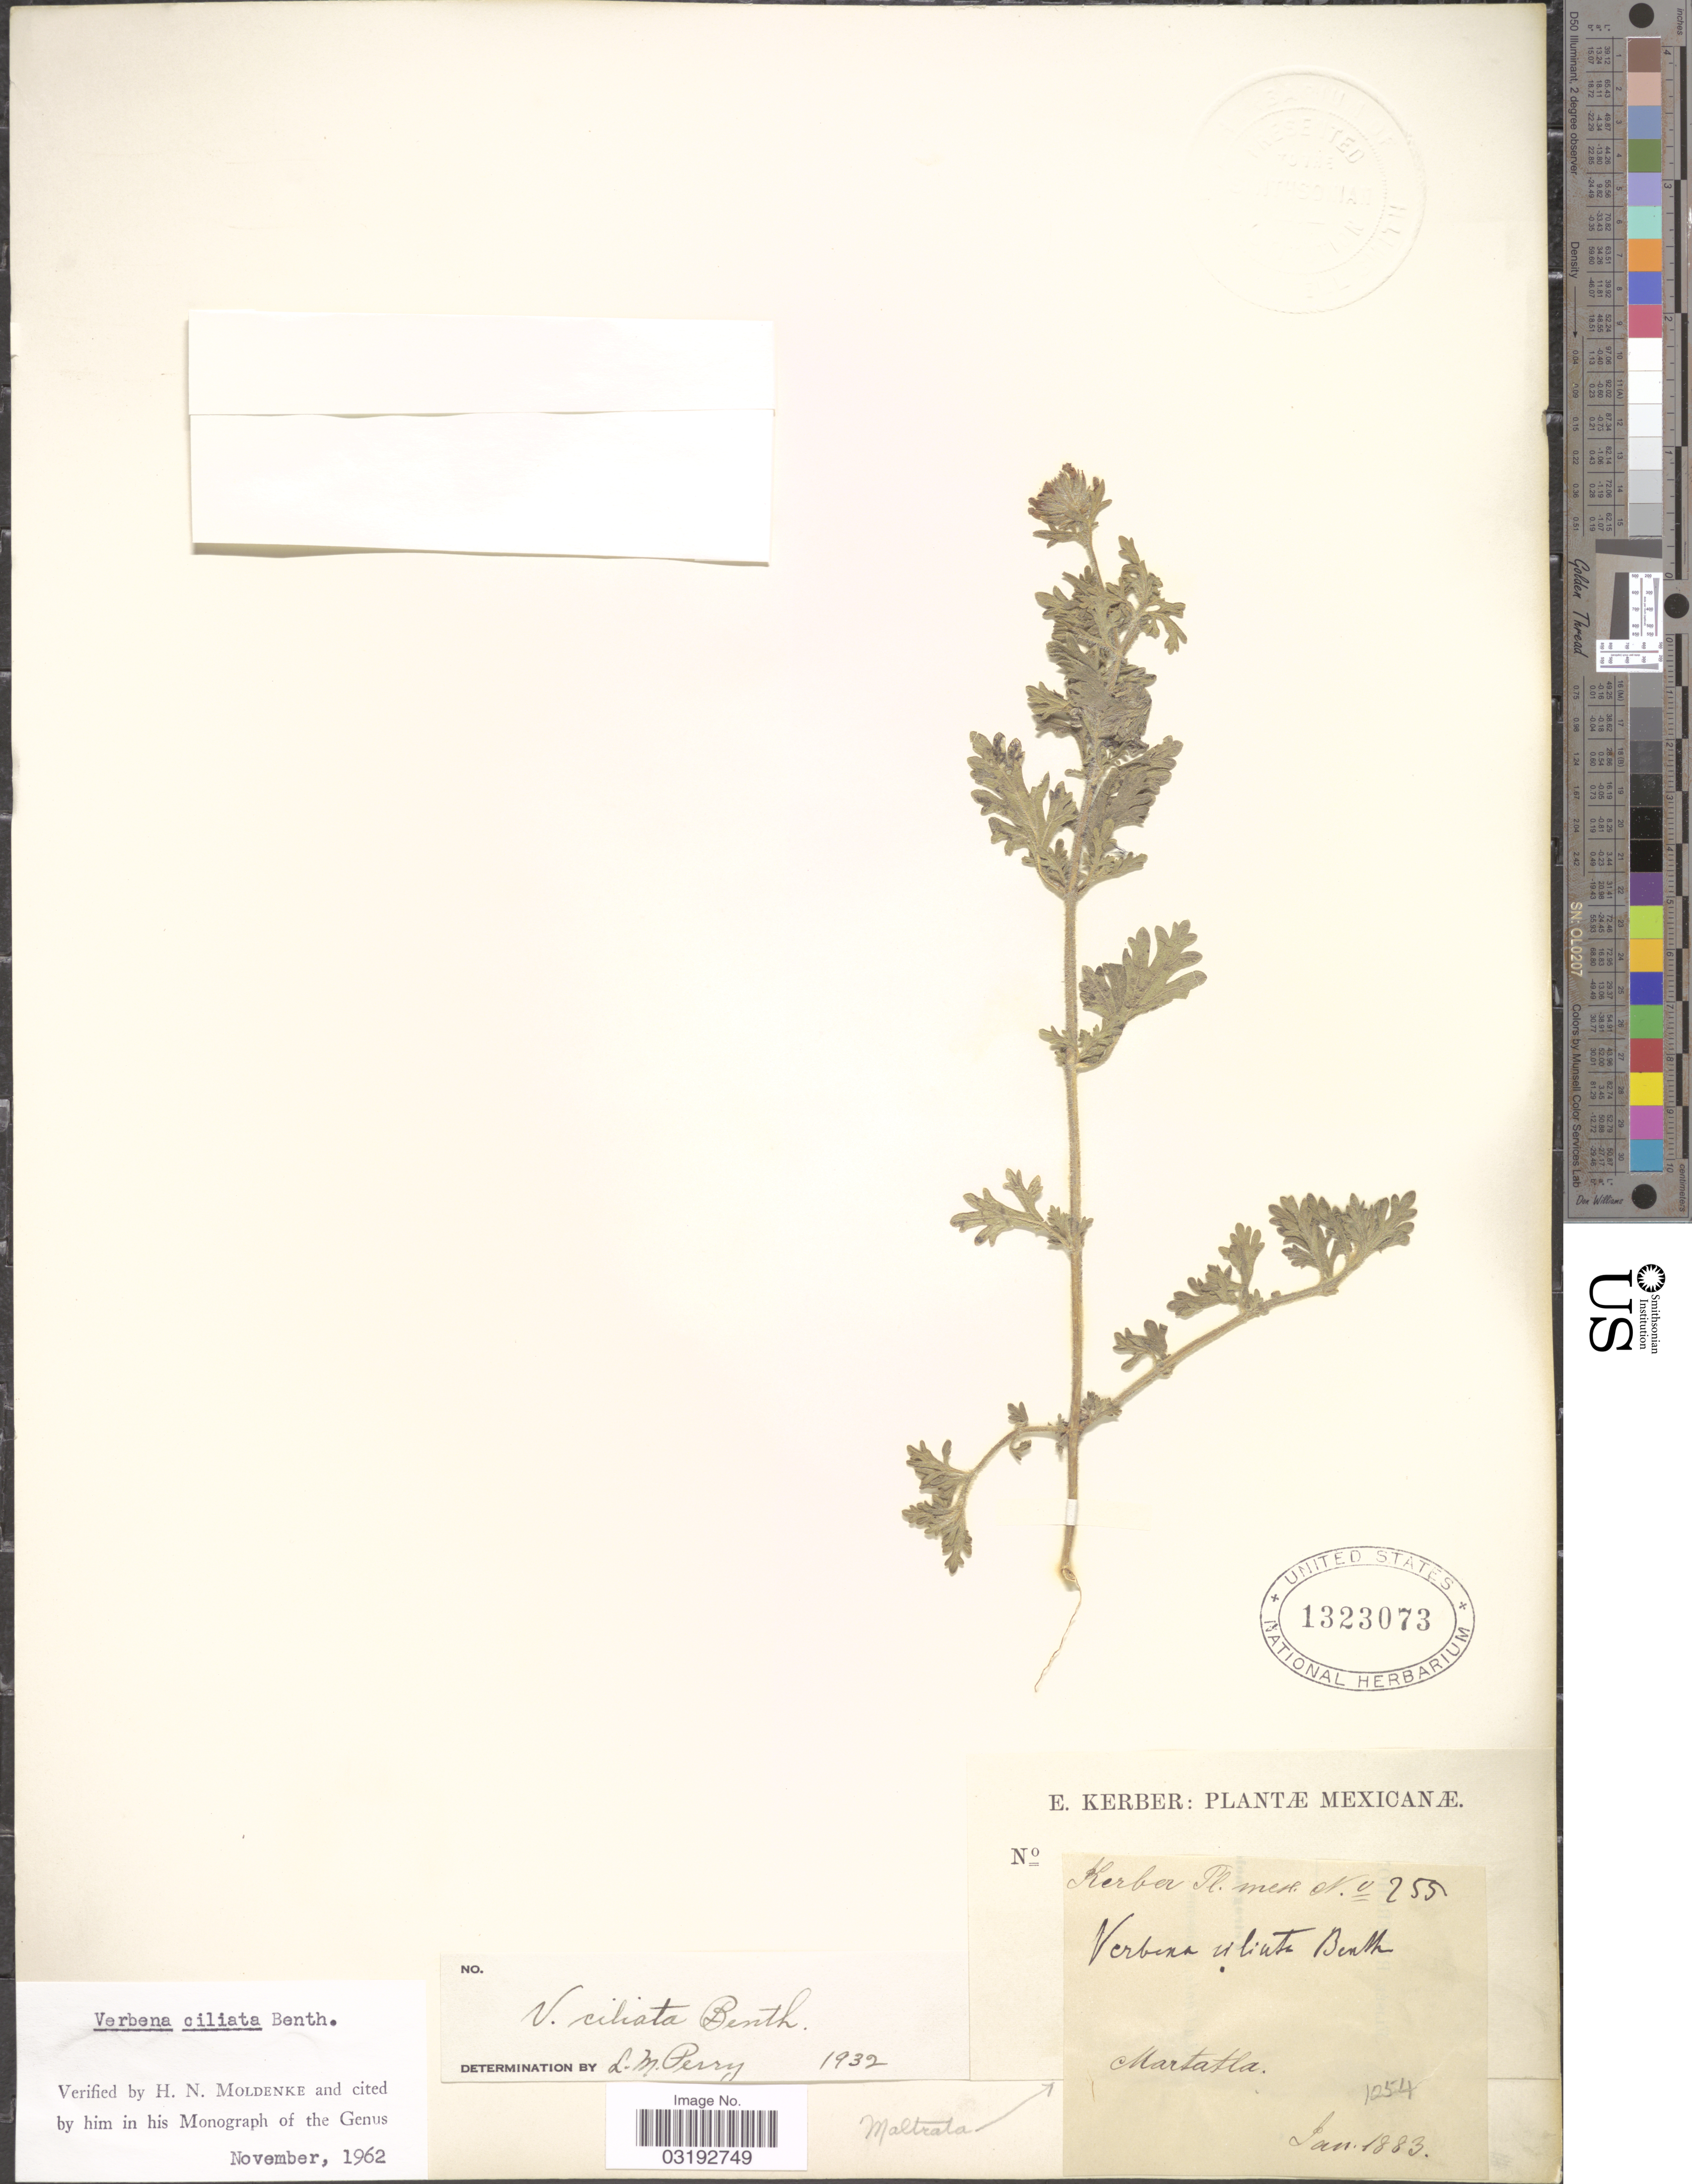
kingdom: Plantae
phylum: Tracheophyta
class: Magnoliopsida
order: Lamiales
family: Verbenaceae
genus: Verbena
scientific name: Verbena ciliata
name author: Benth.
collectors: E. Kerber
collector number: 255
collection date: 1883-01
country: Mexico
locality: Martatla. Maltrata [unsure placement]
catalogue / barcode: US 1323073